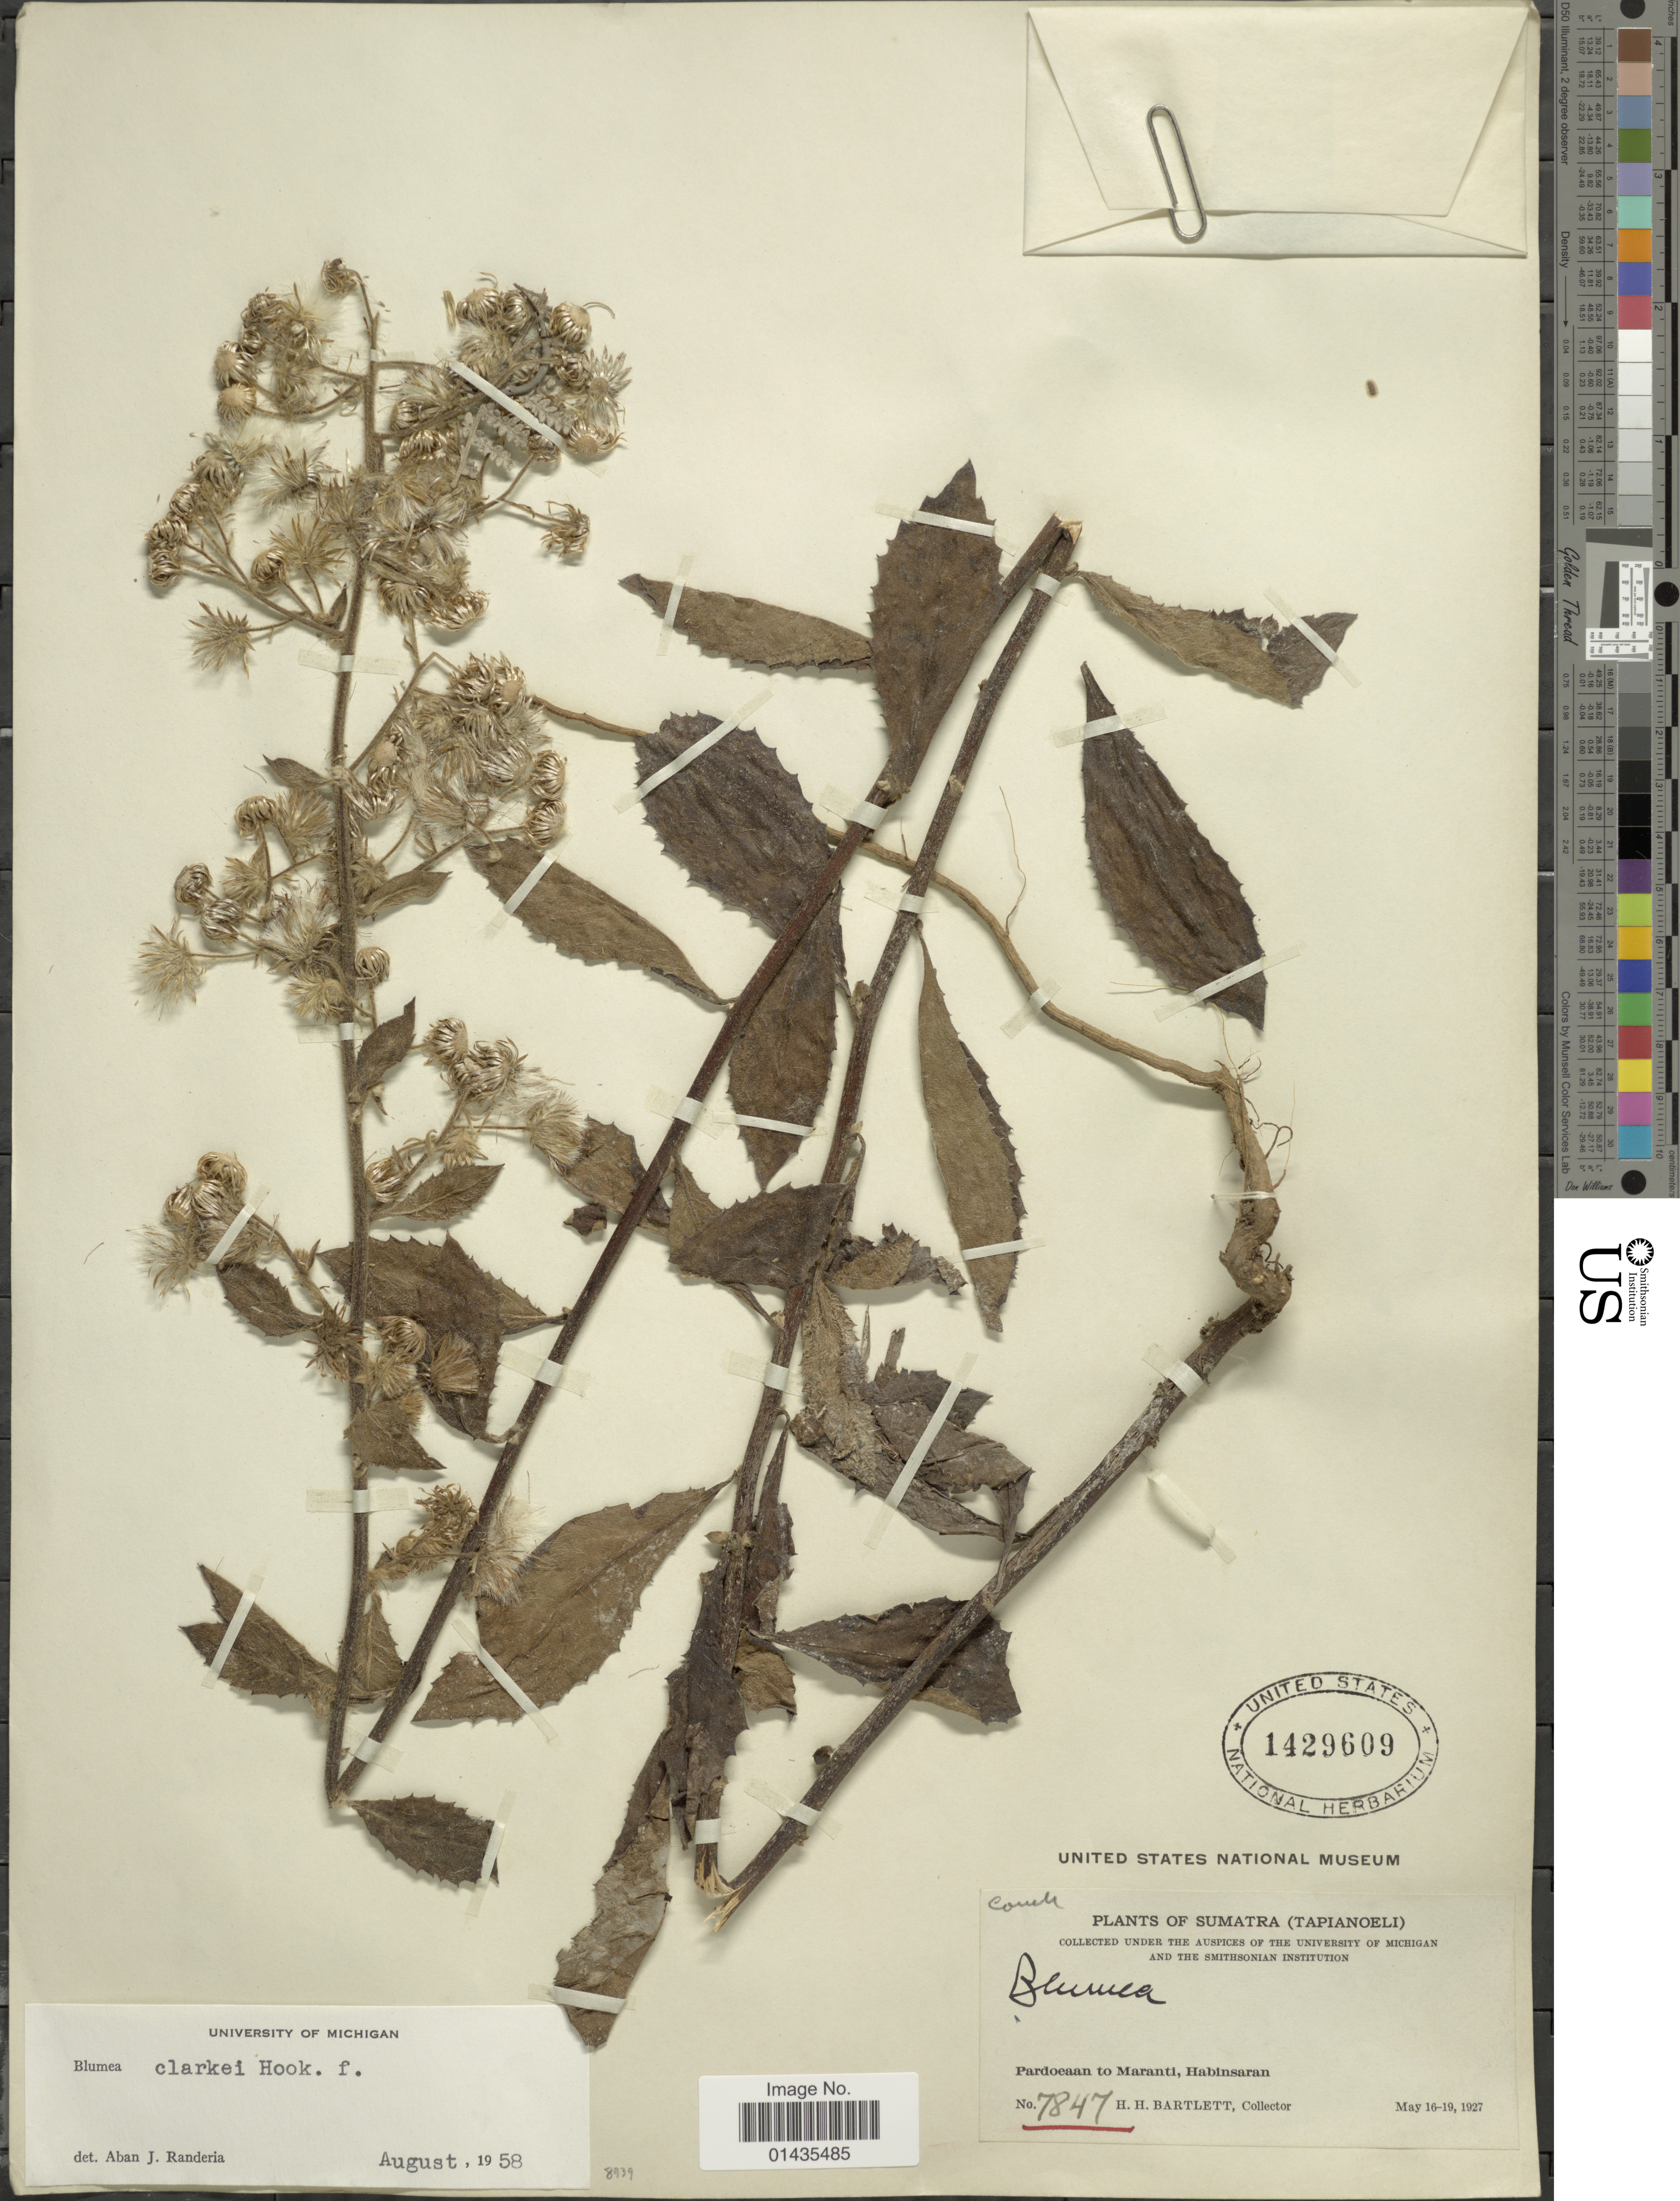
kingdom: Plantae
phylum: Tracheophyta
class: Magnoliopsida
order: Asterales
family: Asteraceae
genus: Blumea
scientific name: Blumea clarkei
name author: Hook. f.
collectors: H. H. Bartlett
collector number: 7847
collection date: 1927-05-16/1927-05-19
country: Indonesia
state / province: Sumatra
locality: Tapianoeli, Pardoeaan to Maranti, Habinsaran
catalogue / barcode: US 1429609